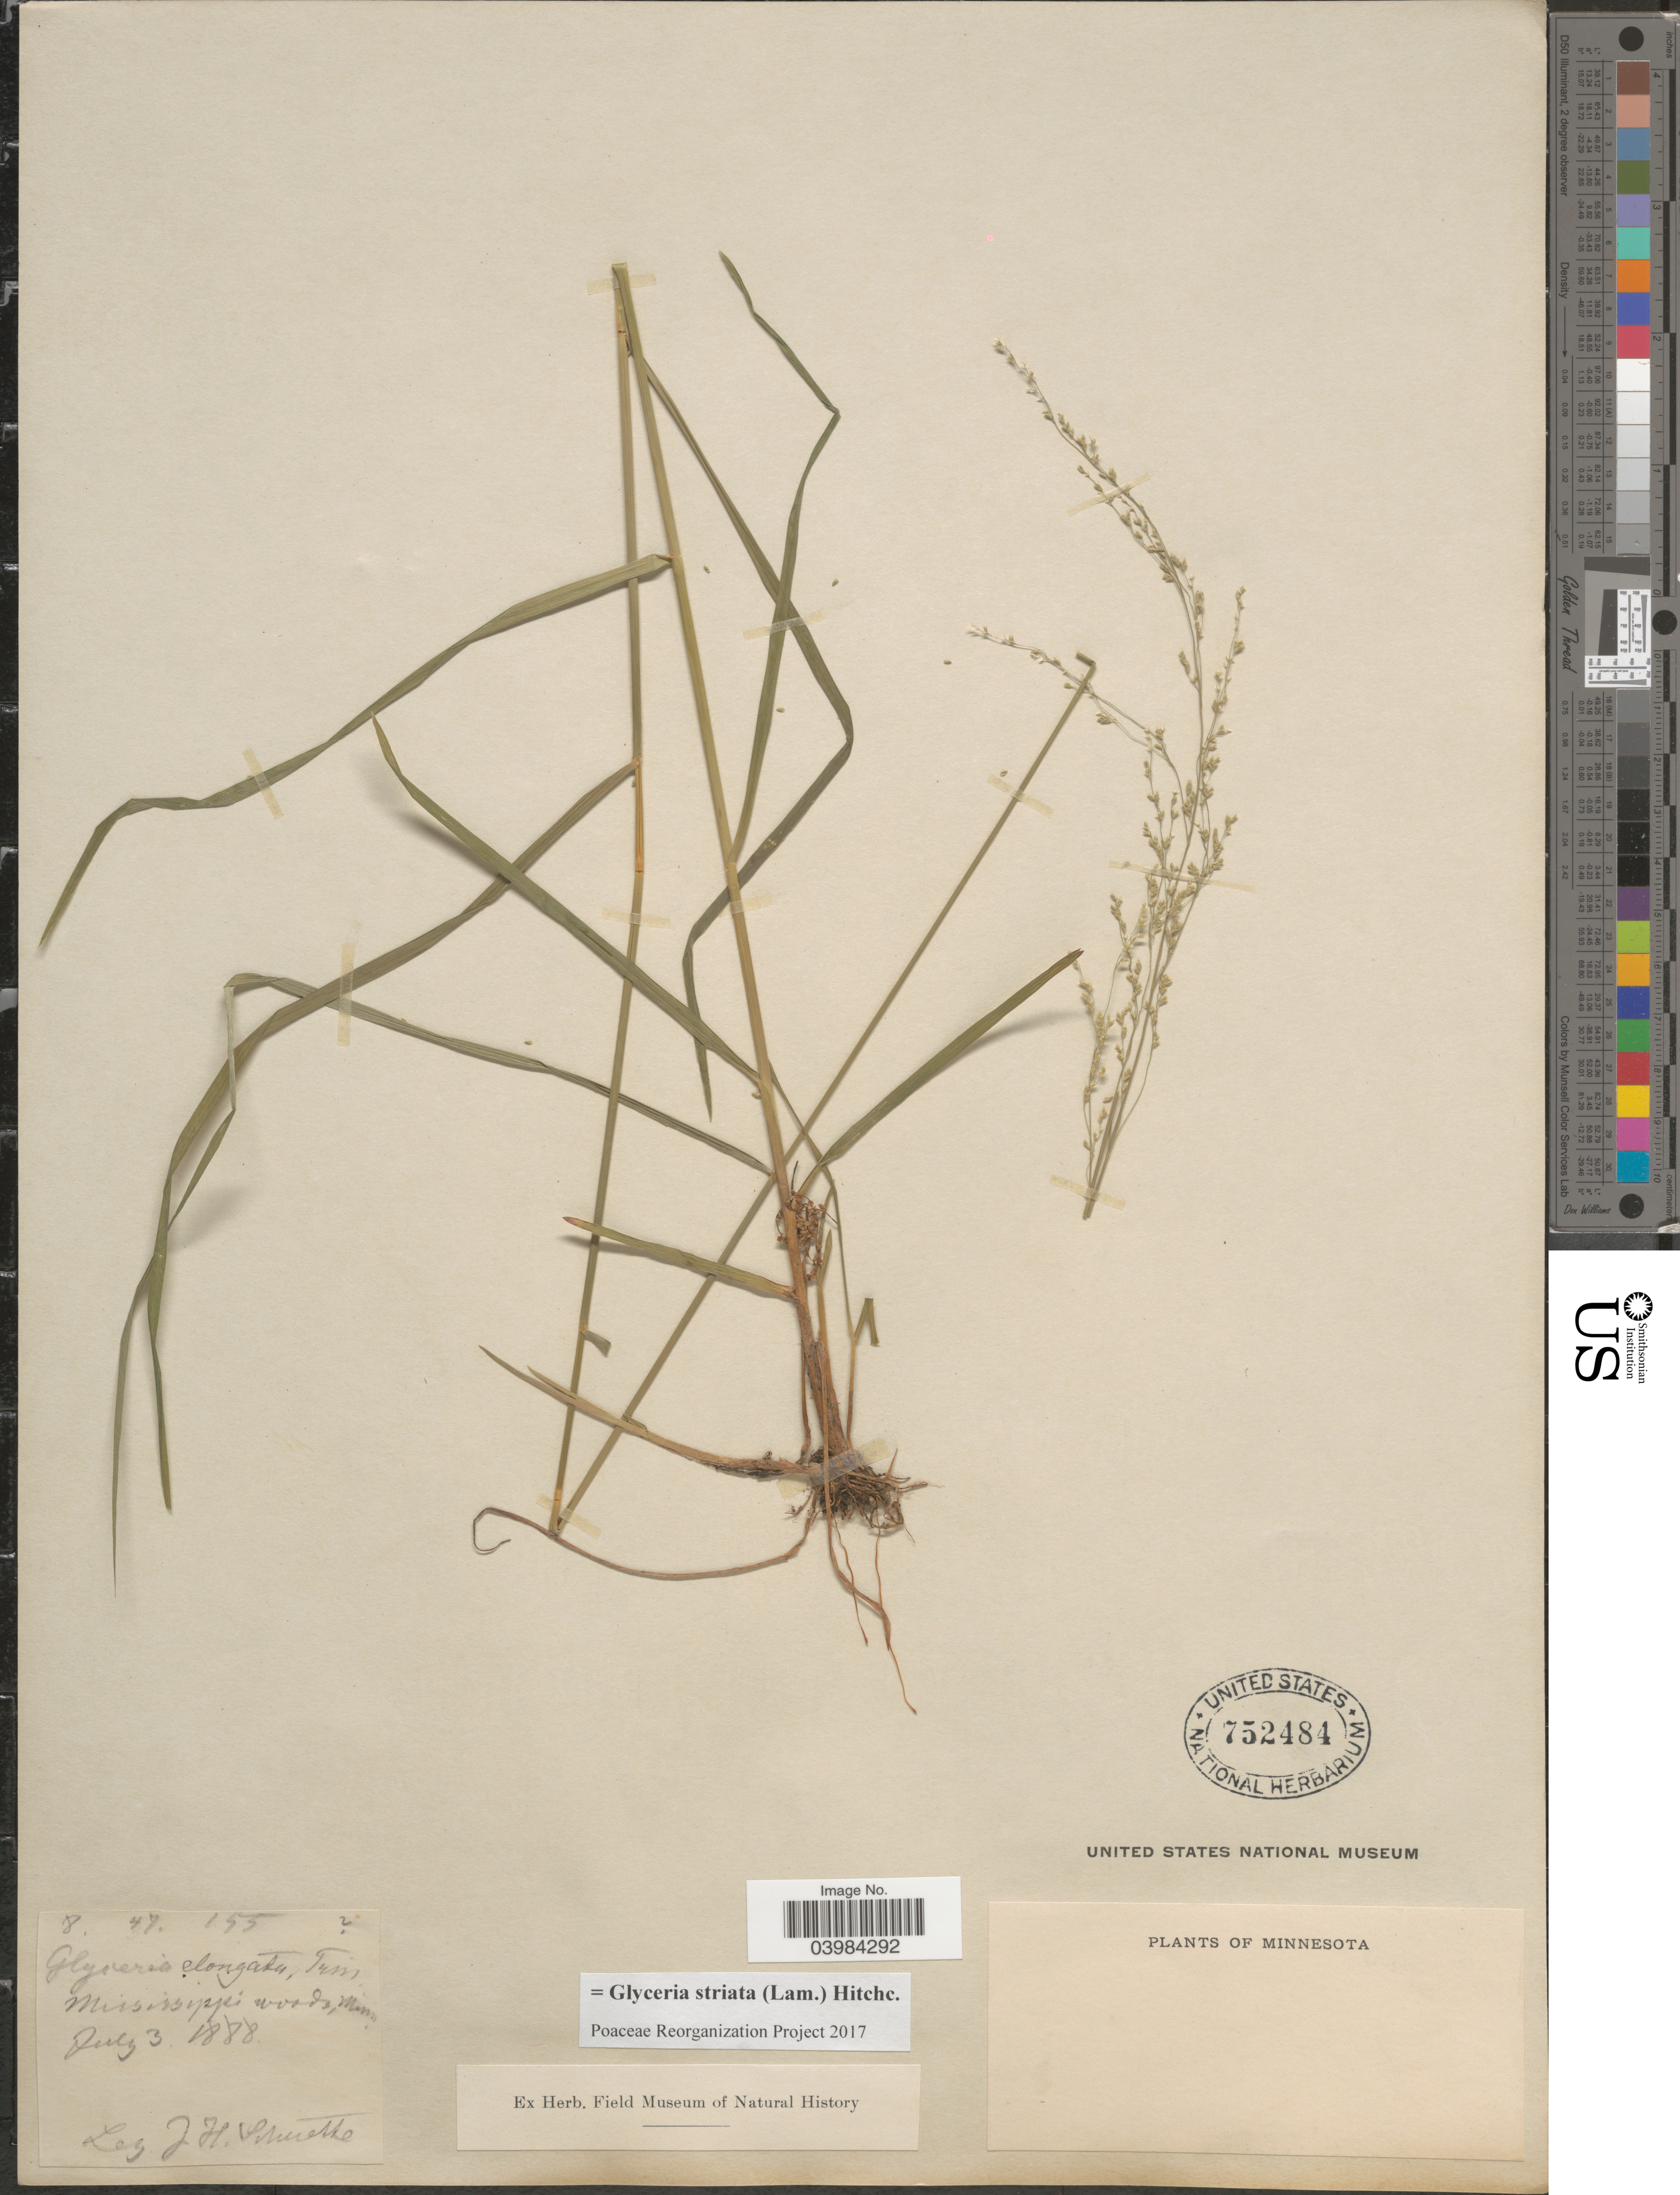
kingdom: Plantae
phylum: Tracheophyta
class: Liliopsida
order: Poales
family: Poaceae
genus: Glyceria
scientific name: Glyceria striata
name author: (Lam.) Hitchc.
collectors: J. H. Schuette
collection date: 1888-07-03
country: United States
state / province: Minnesota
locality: Mississippi woods.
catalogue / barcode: US 752484